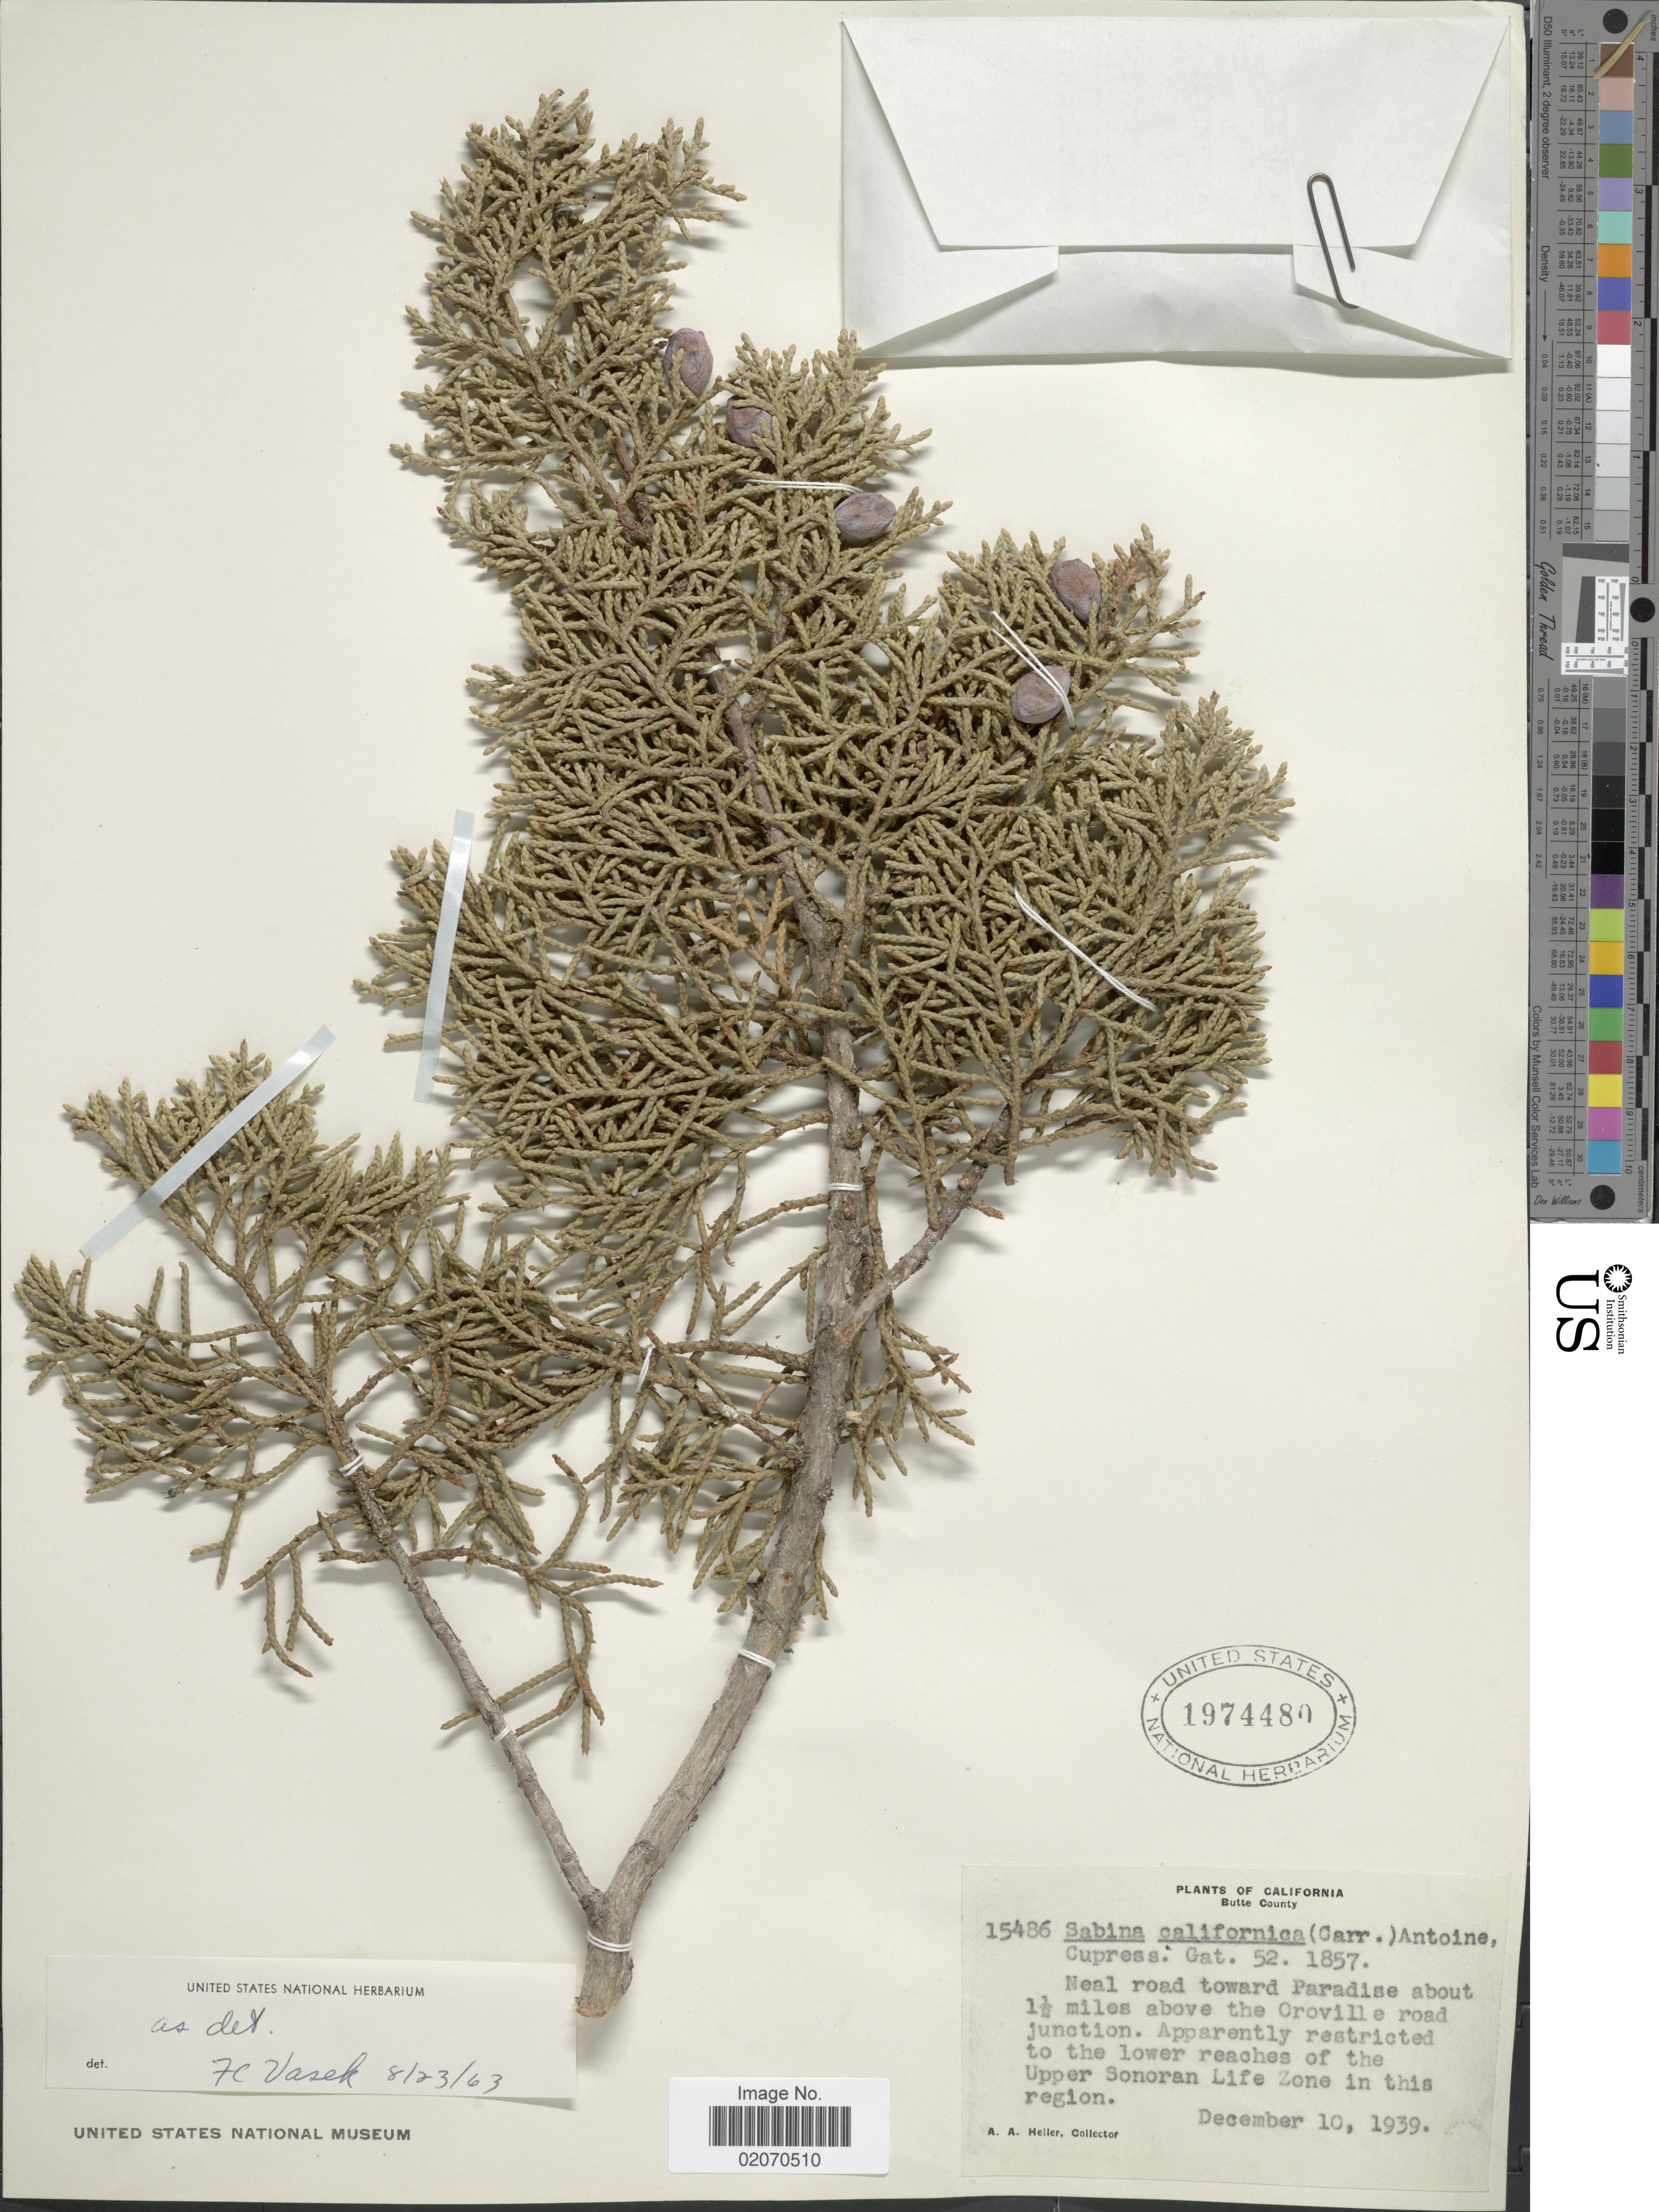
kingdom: Plantae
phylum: Tracheophyta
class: Pinopsida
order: Pinales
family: Cupressaceae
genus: Juniperus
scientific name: Juniperus californica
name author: Carrière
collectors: A. A. Heller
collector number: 15486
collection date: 1939-12-10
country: United States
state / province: California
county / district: Butte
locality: Butte County, Neal road toward Paradise about 1 1/2 miles above the Oroville road junction, Upper Sonoran Life Zone in this region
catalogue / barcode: US 1974480